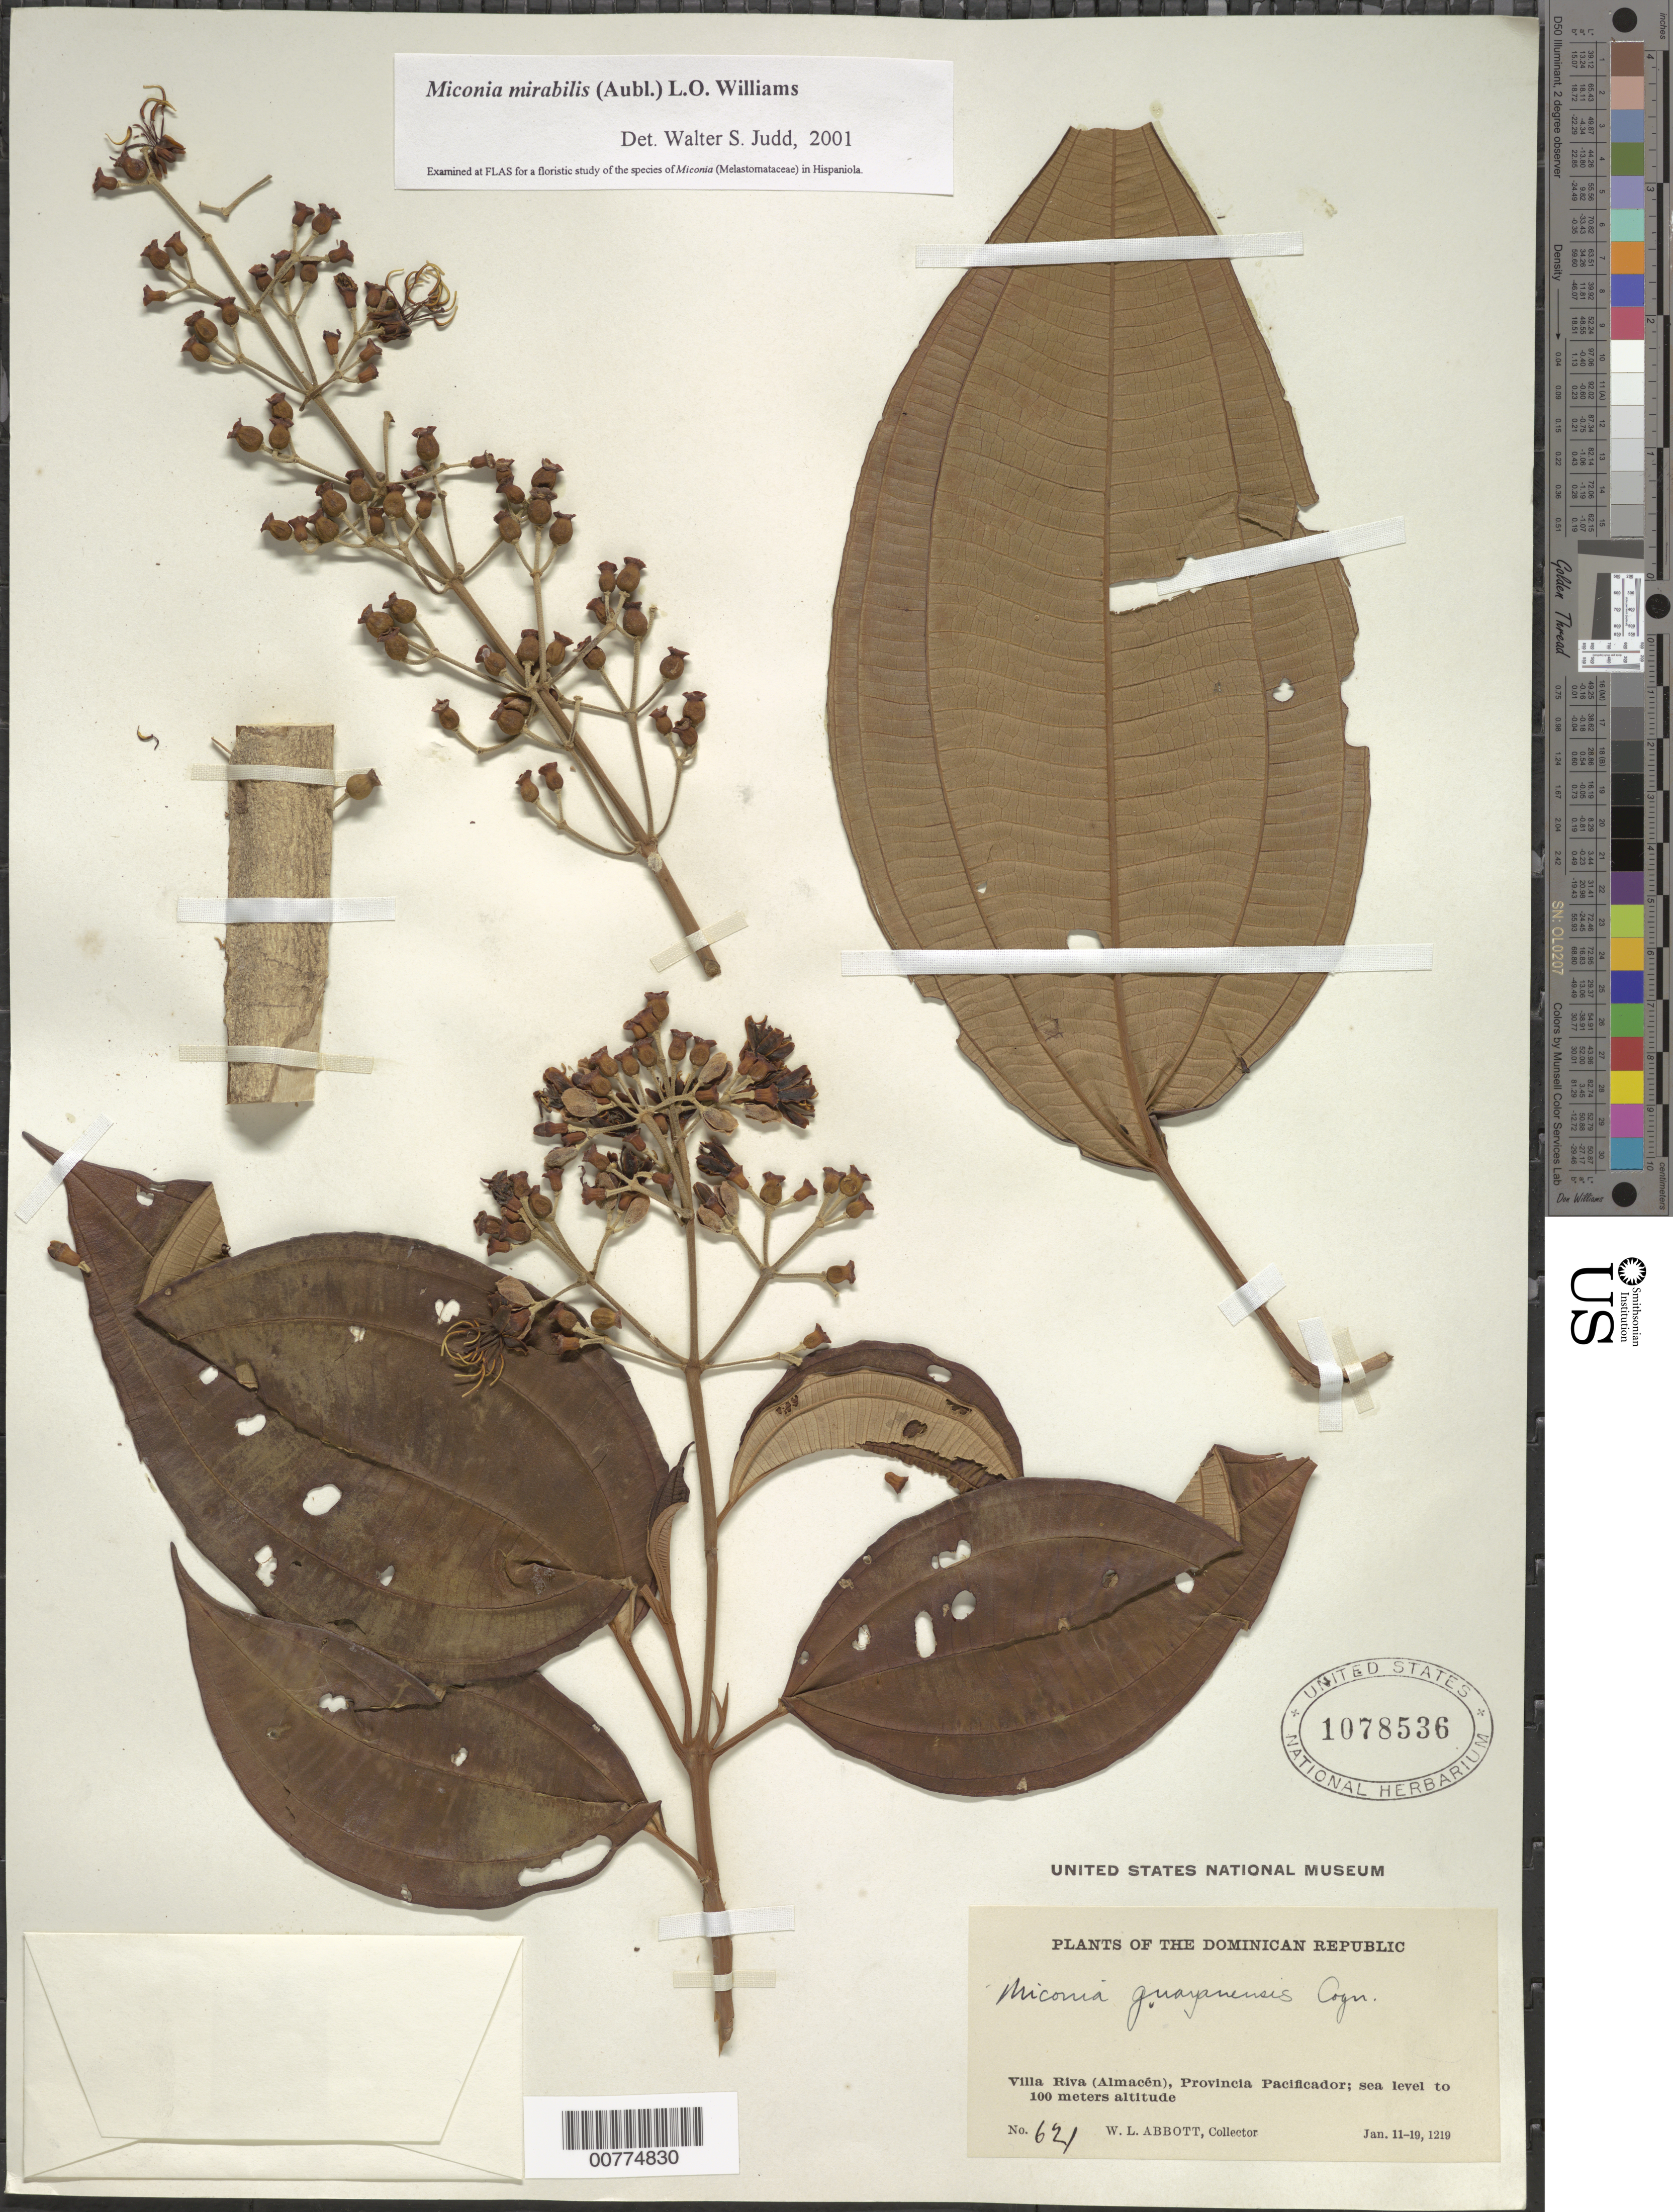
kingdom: Plantae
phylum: Tracheophyta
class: Magnoliopsida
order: Myrtales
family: Melastomataceae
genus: Miconia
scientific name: Miconia mirabilis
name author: (Aubl.) L.O. Williams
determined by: Judd, Walter S.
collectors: W. L. Abbott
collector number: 621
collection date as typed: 11 Jan 1910 to 19 Jan 1921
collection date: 1910-01-11/1921-01-19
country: Dominican Republic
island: Hispaniola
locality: Province of "Pacificador", Villa Riva (Almacén).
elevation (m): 0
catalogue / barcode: US 1078536